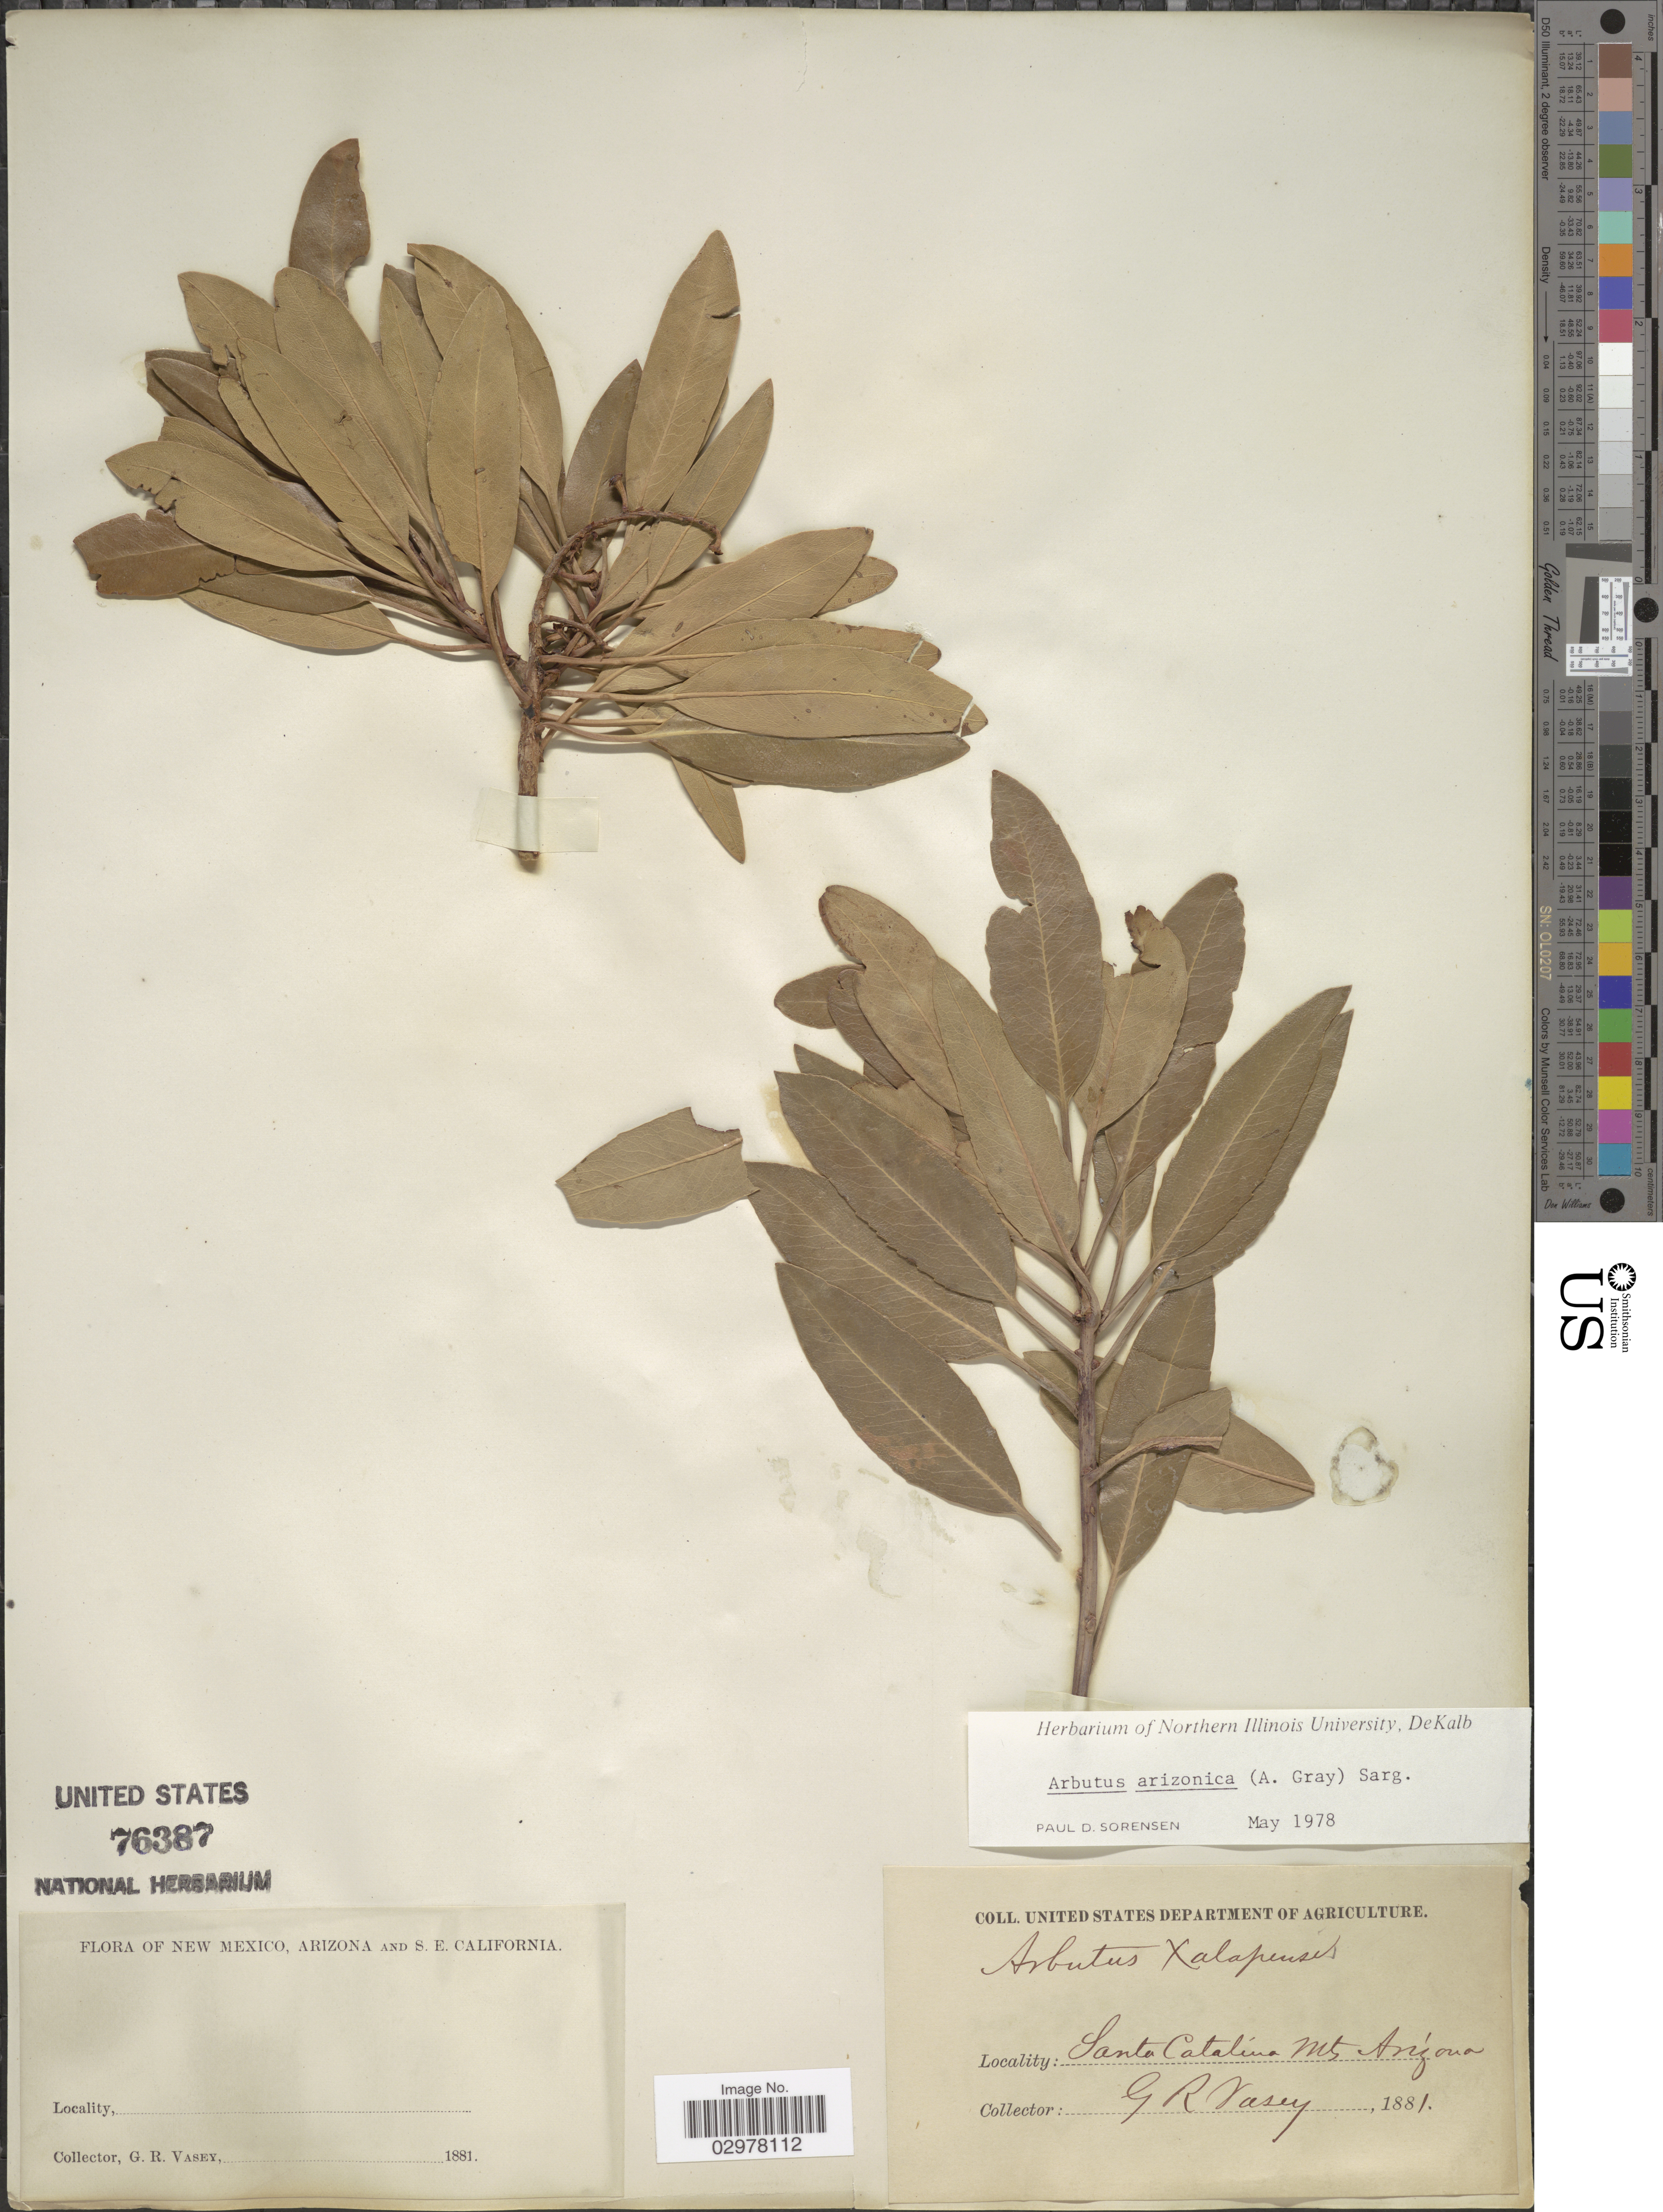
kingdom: Plantae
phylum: Tracheophyta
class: Magnoliopsida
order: Ericales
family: Ericaceae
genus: Arbutus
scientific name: Arbutus arizonica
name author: (A. Gray) Sarg.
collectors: G. R. Vasey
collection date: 1881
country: United States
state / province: Arizona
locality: Santa Catalina Mts.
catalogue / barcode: US 76387